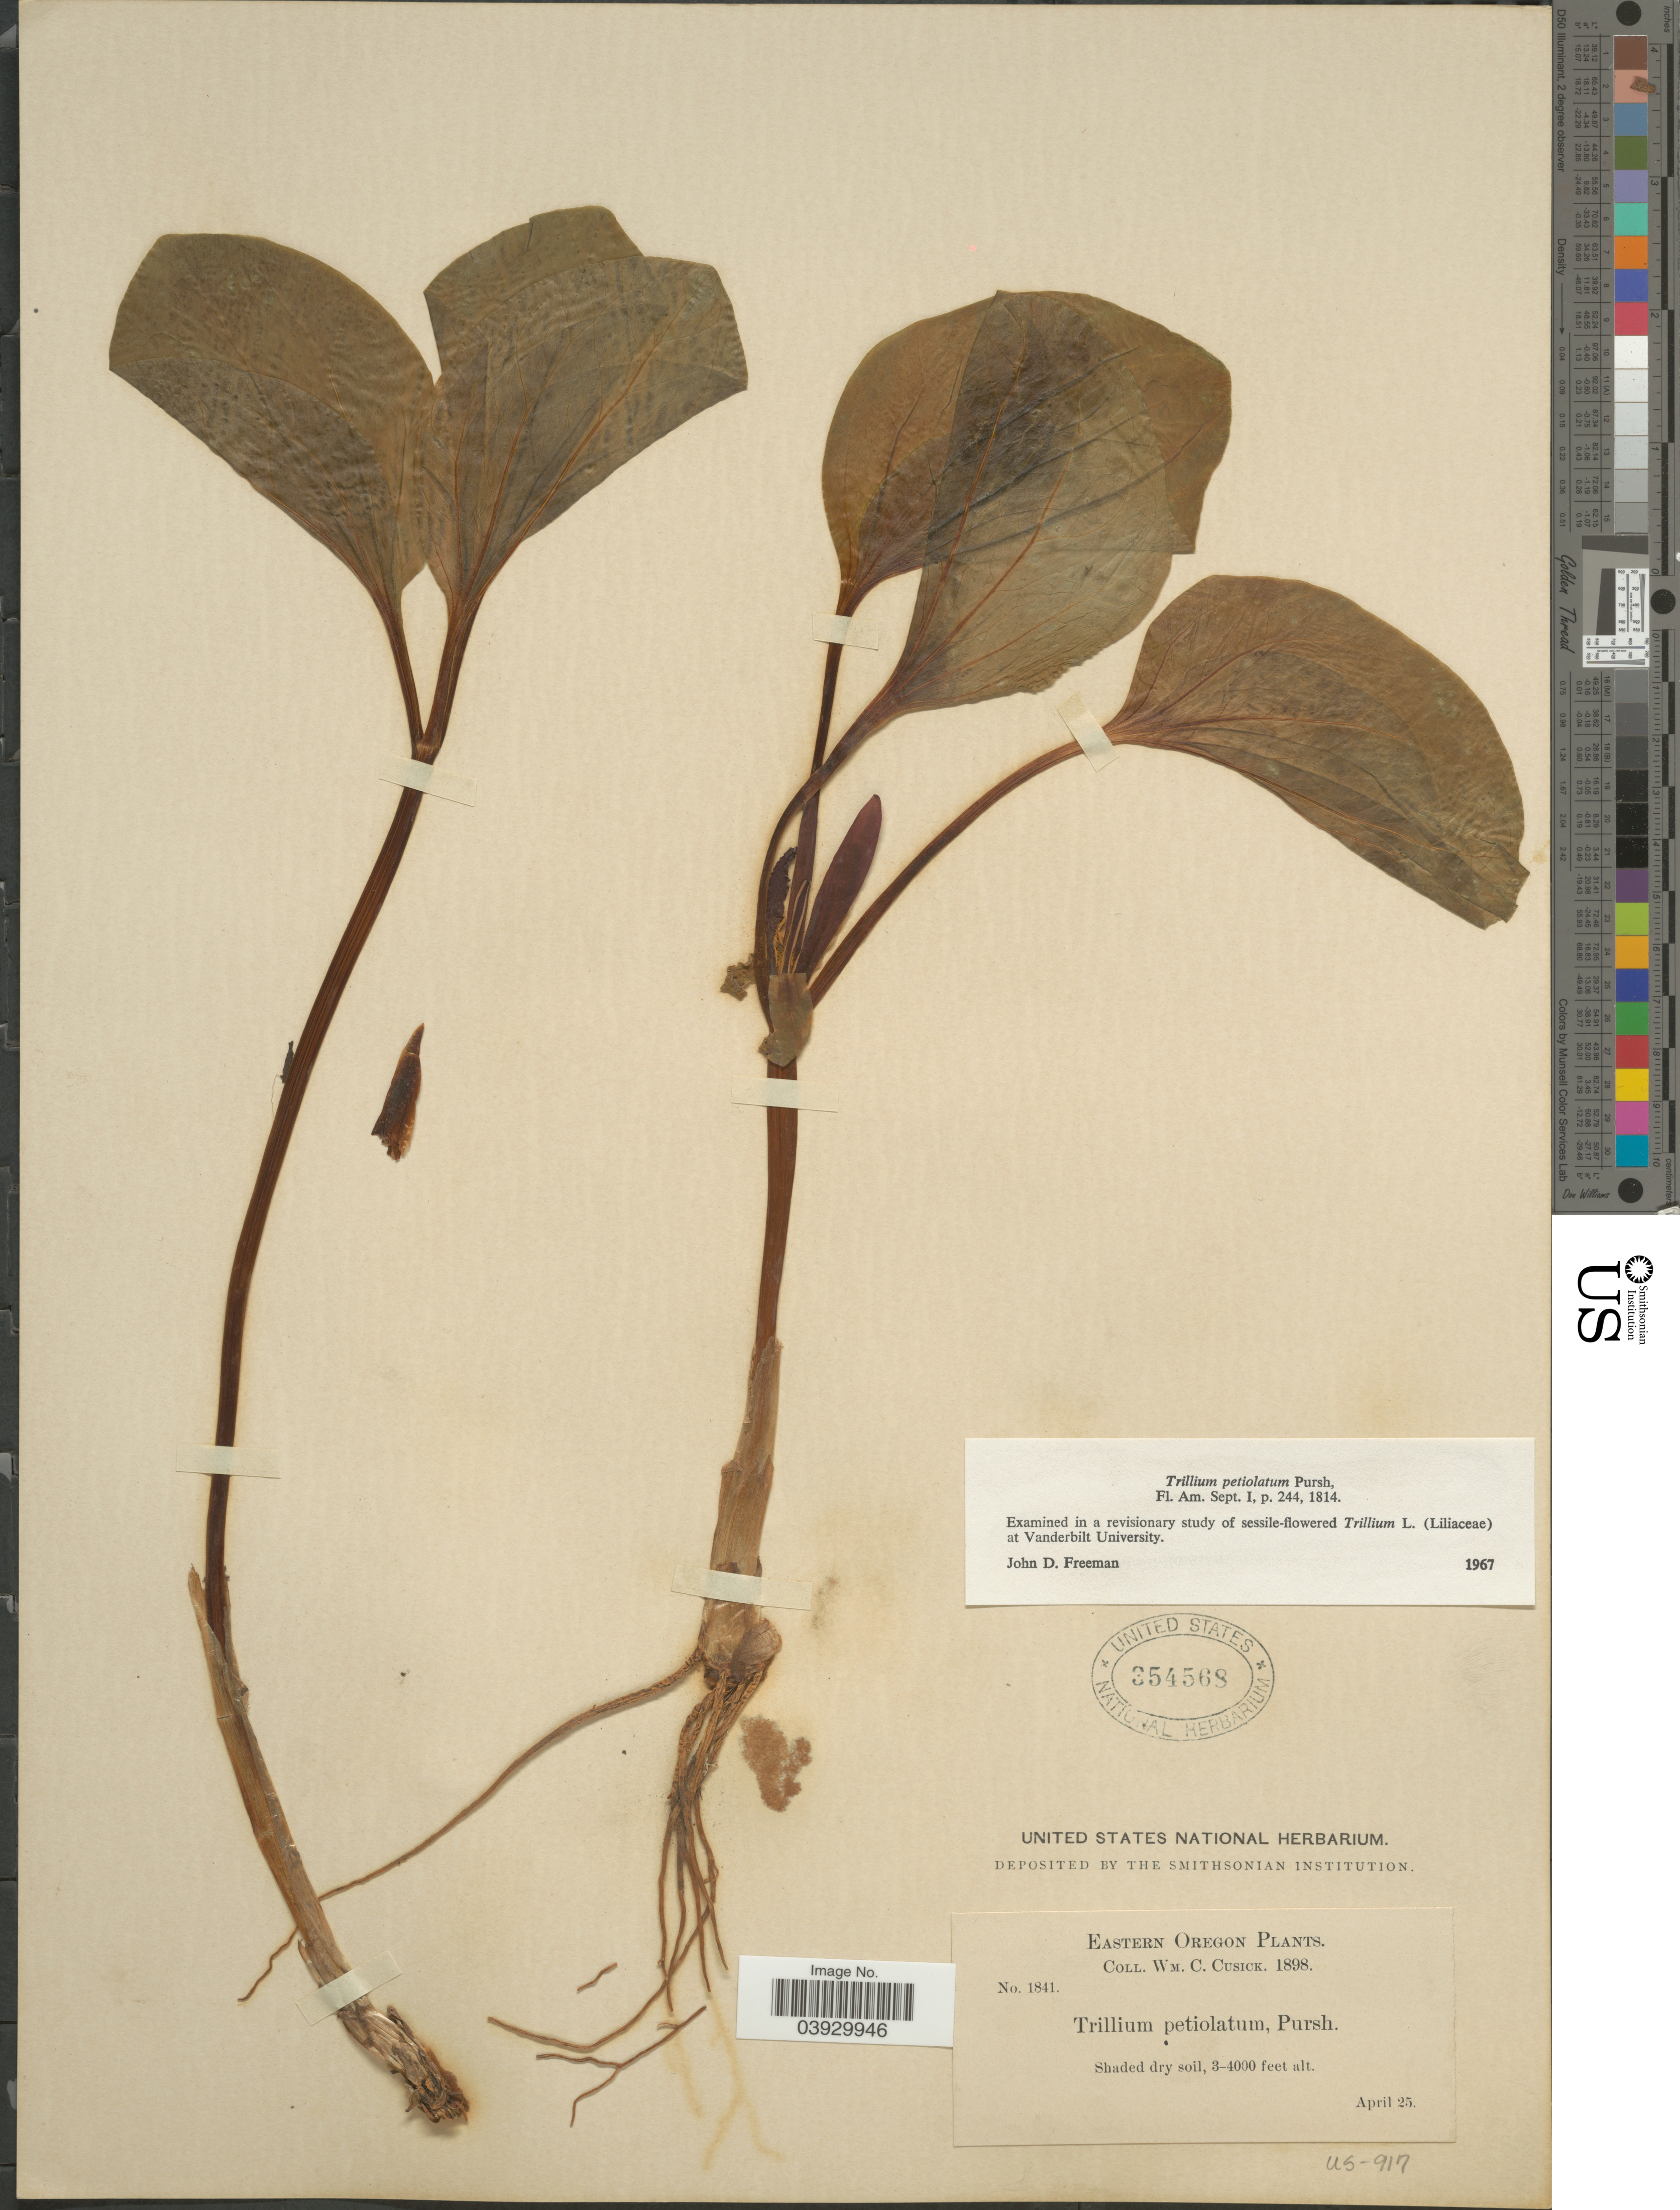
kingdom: Plantae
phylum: Tracheophyta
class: Liliopsida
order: Liliales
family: Melanthiaceae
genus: Trillium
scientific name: Trillium petiolatum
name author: Pursh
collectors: W. C. Cusick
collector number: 1841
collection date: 1898-04-25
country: United States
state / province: Oregon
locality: Eastern Oregon.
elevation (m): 914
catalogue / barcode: US 354568